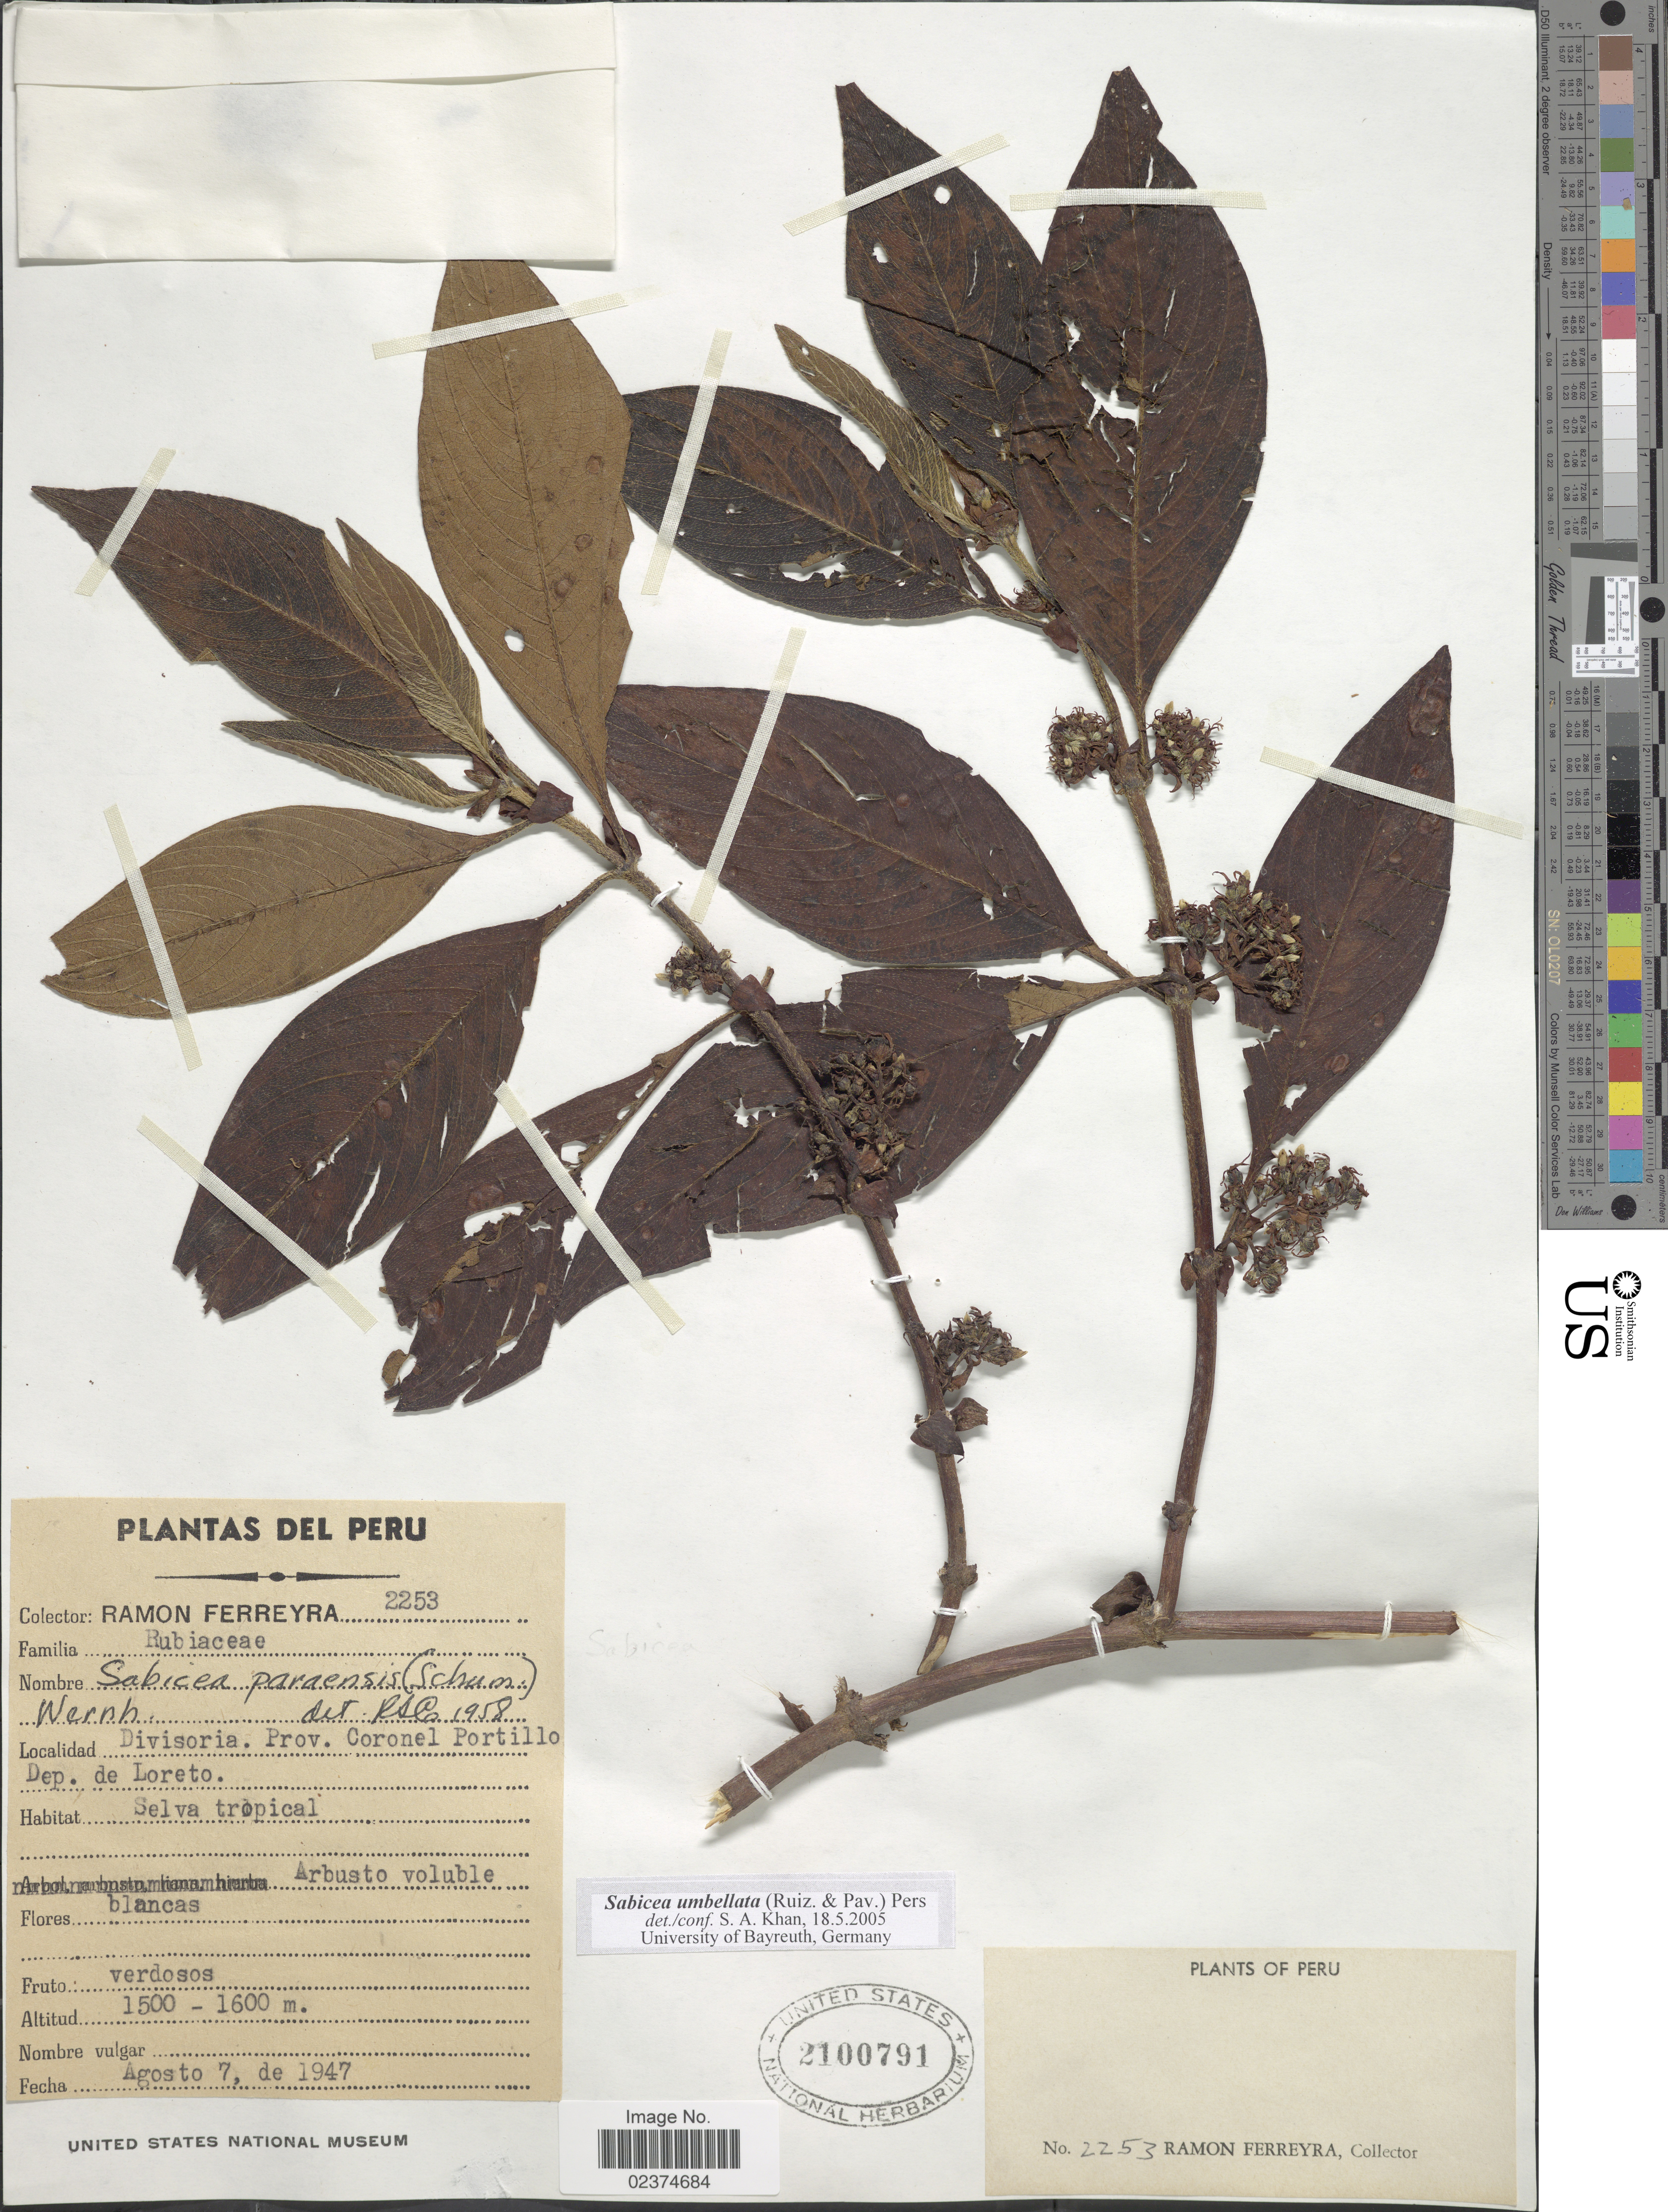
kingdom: Plantae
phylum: Tracheophyta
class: Magnoliopsida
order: Gentianales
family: Rubiaceae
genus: Sabicea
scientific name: Sabicea umbellata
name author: (Ruiz & Pav.) Pers.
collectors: R. A. Ferreyra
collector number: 2253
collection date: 1947-08-07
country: Peru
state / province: Loreto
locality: Divisoria, Prov. Coronel Portillo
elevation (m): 1500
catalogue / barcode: US 2100791